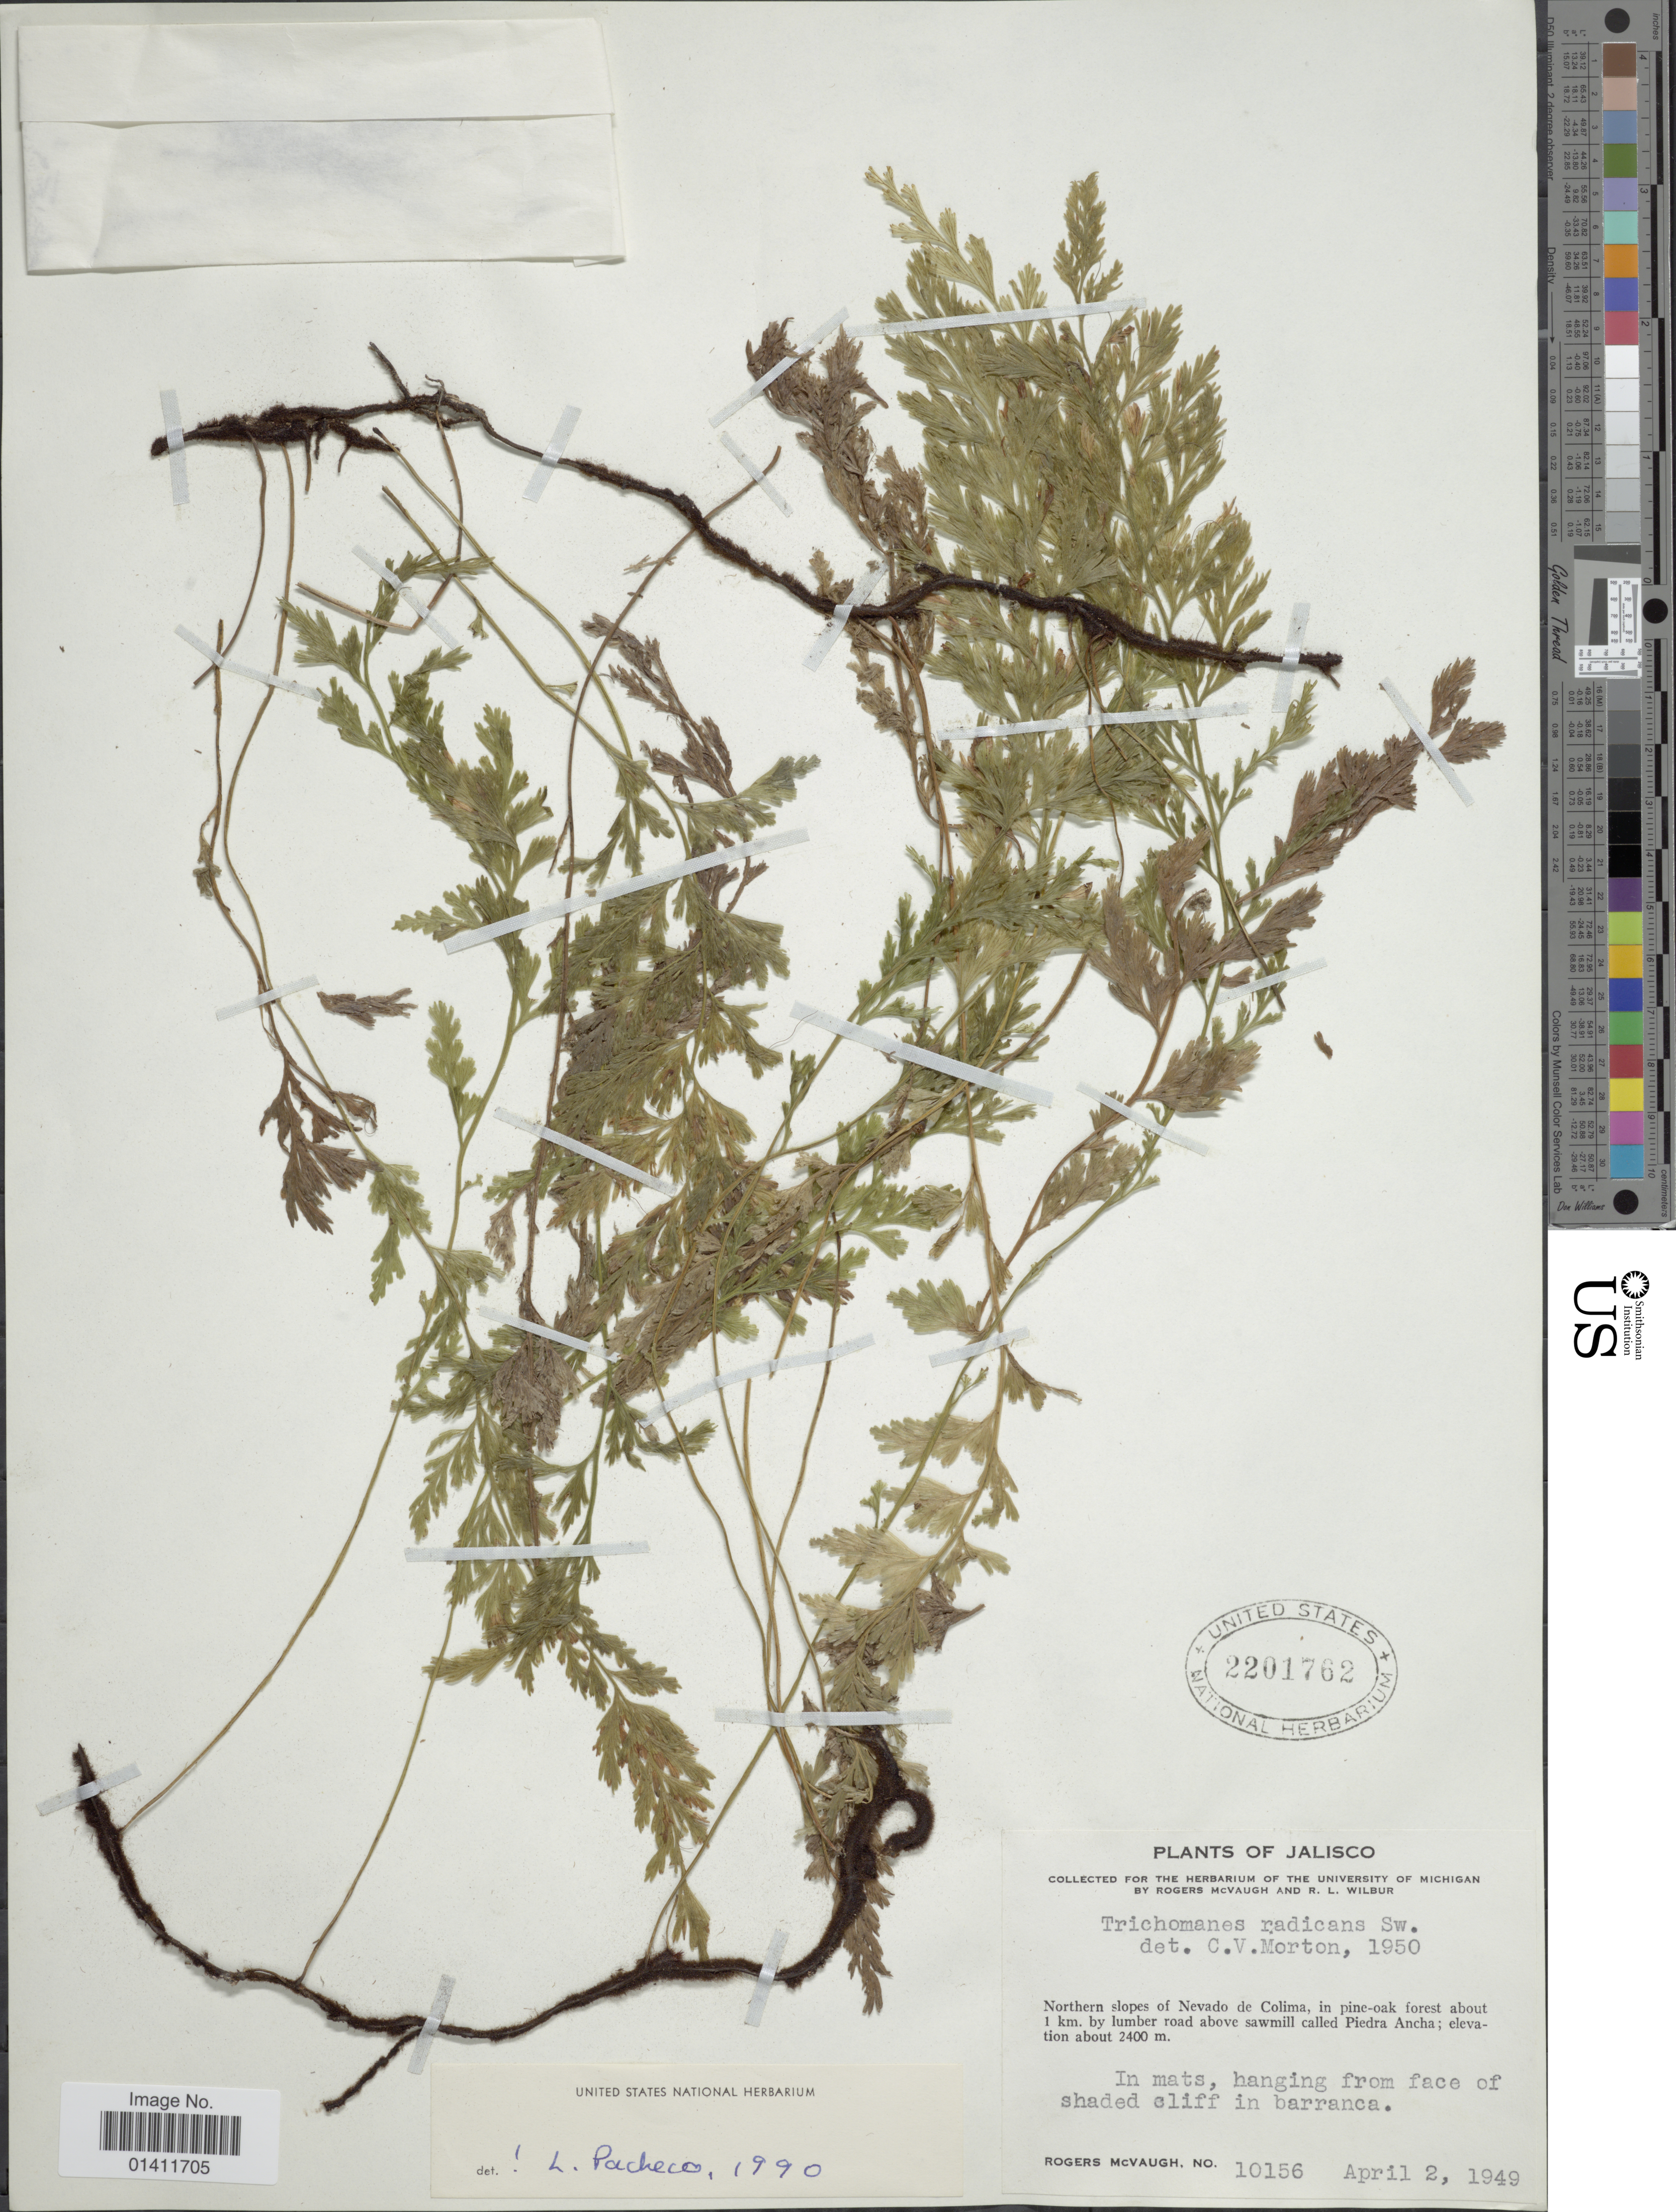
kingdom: Plantae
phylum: Tracheophyta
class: Polypodiopsida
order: Hymenophyllales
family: Hymenophyllaceae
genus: Vandenboschia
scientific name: Vandenboschia radicans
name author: (Sw.) Copel.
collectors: R. McVaugh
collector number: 10156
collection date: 1949-04-02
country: Mexico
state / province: Jalisco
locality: Northern slopes of Nevado de Colima, in pine-oak forest about 1 km. by lumber road above sawmill called Piedra Ancha.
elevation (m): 2400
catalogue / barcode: US 2201762